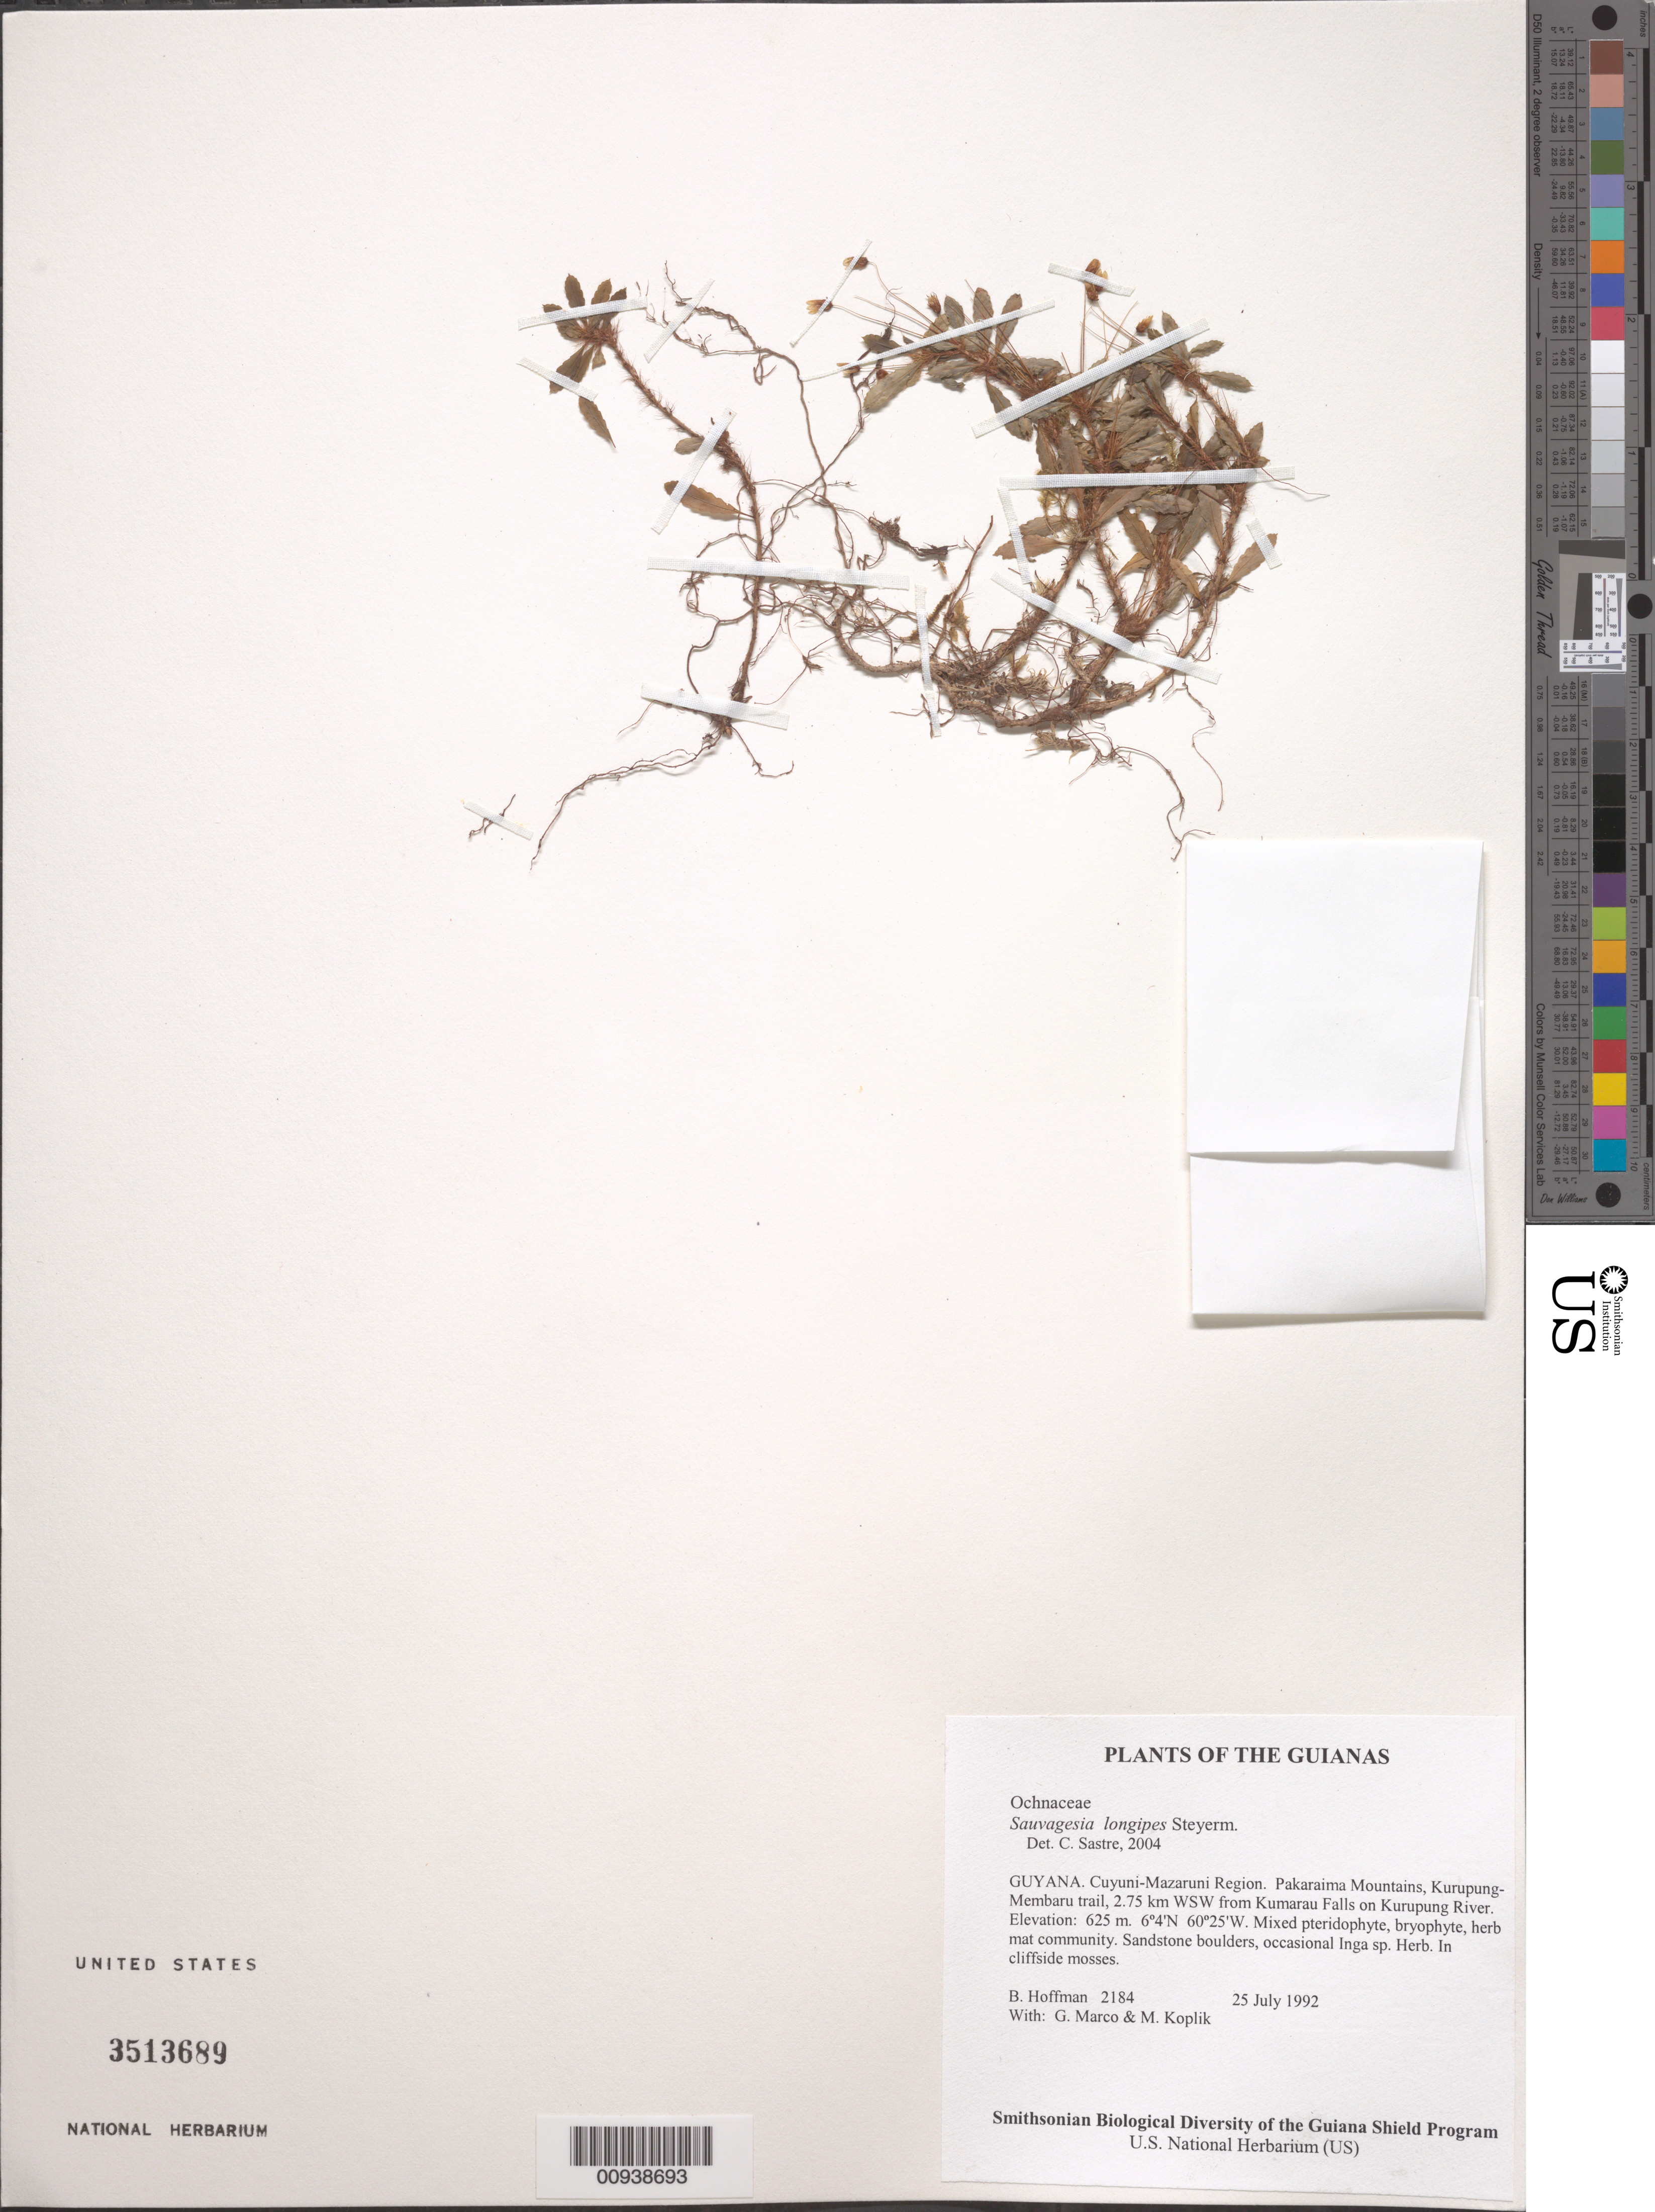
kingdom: Plantae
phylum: Tracheophyta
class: Magnoliopsida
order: Malpighiales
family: Ochnaceae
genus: Sauvagesia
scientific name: Sauvagesia longipes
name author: Steyerm.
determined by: Sastre, C. H. L.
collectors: B. Hoffman, G. Marco & M. Koplik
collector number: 2184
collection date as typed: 25 July 1992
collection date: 1992-07-25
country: Guyana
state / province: Cuyuni-Mazaruni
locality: Pakaraima Mountains, Kurupung-Membaru trail, 2.75 km WSW from Kumarau Falls on Kurupung River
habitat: Mixed pteridophyte, bryophyte, herb mat community. Sandstone boulders, occasional Inga sp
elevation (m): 625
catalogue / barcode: US 3513689